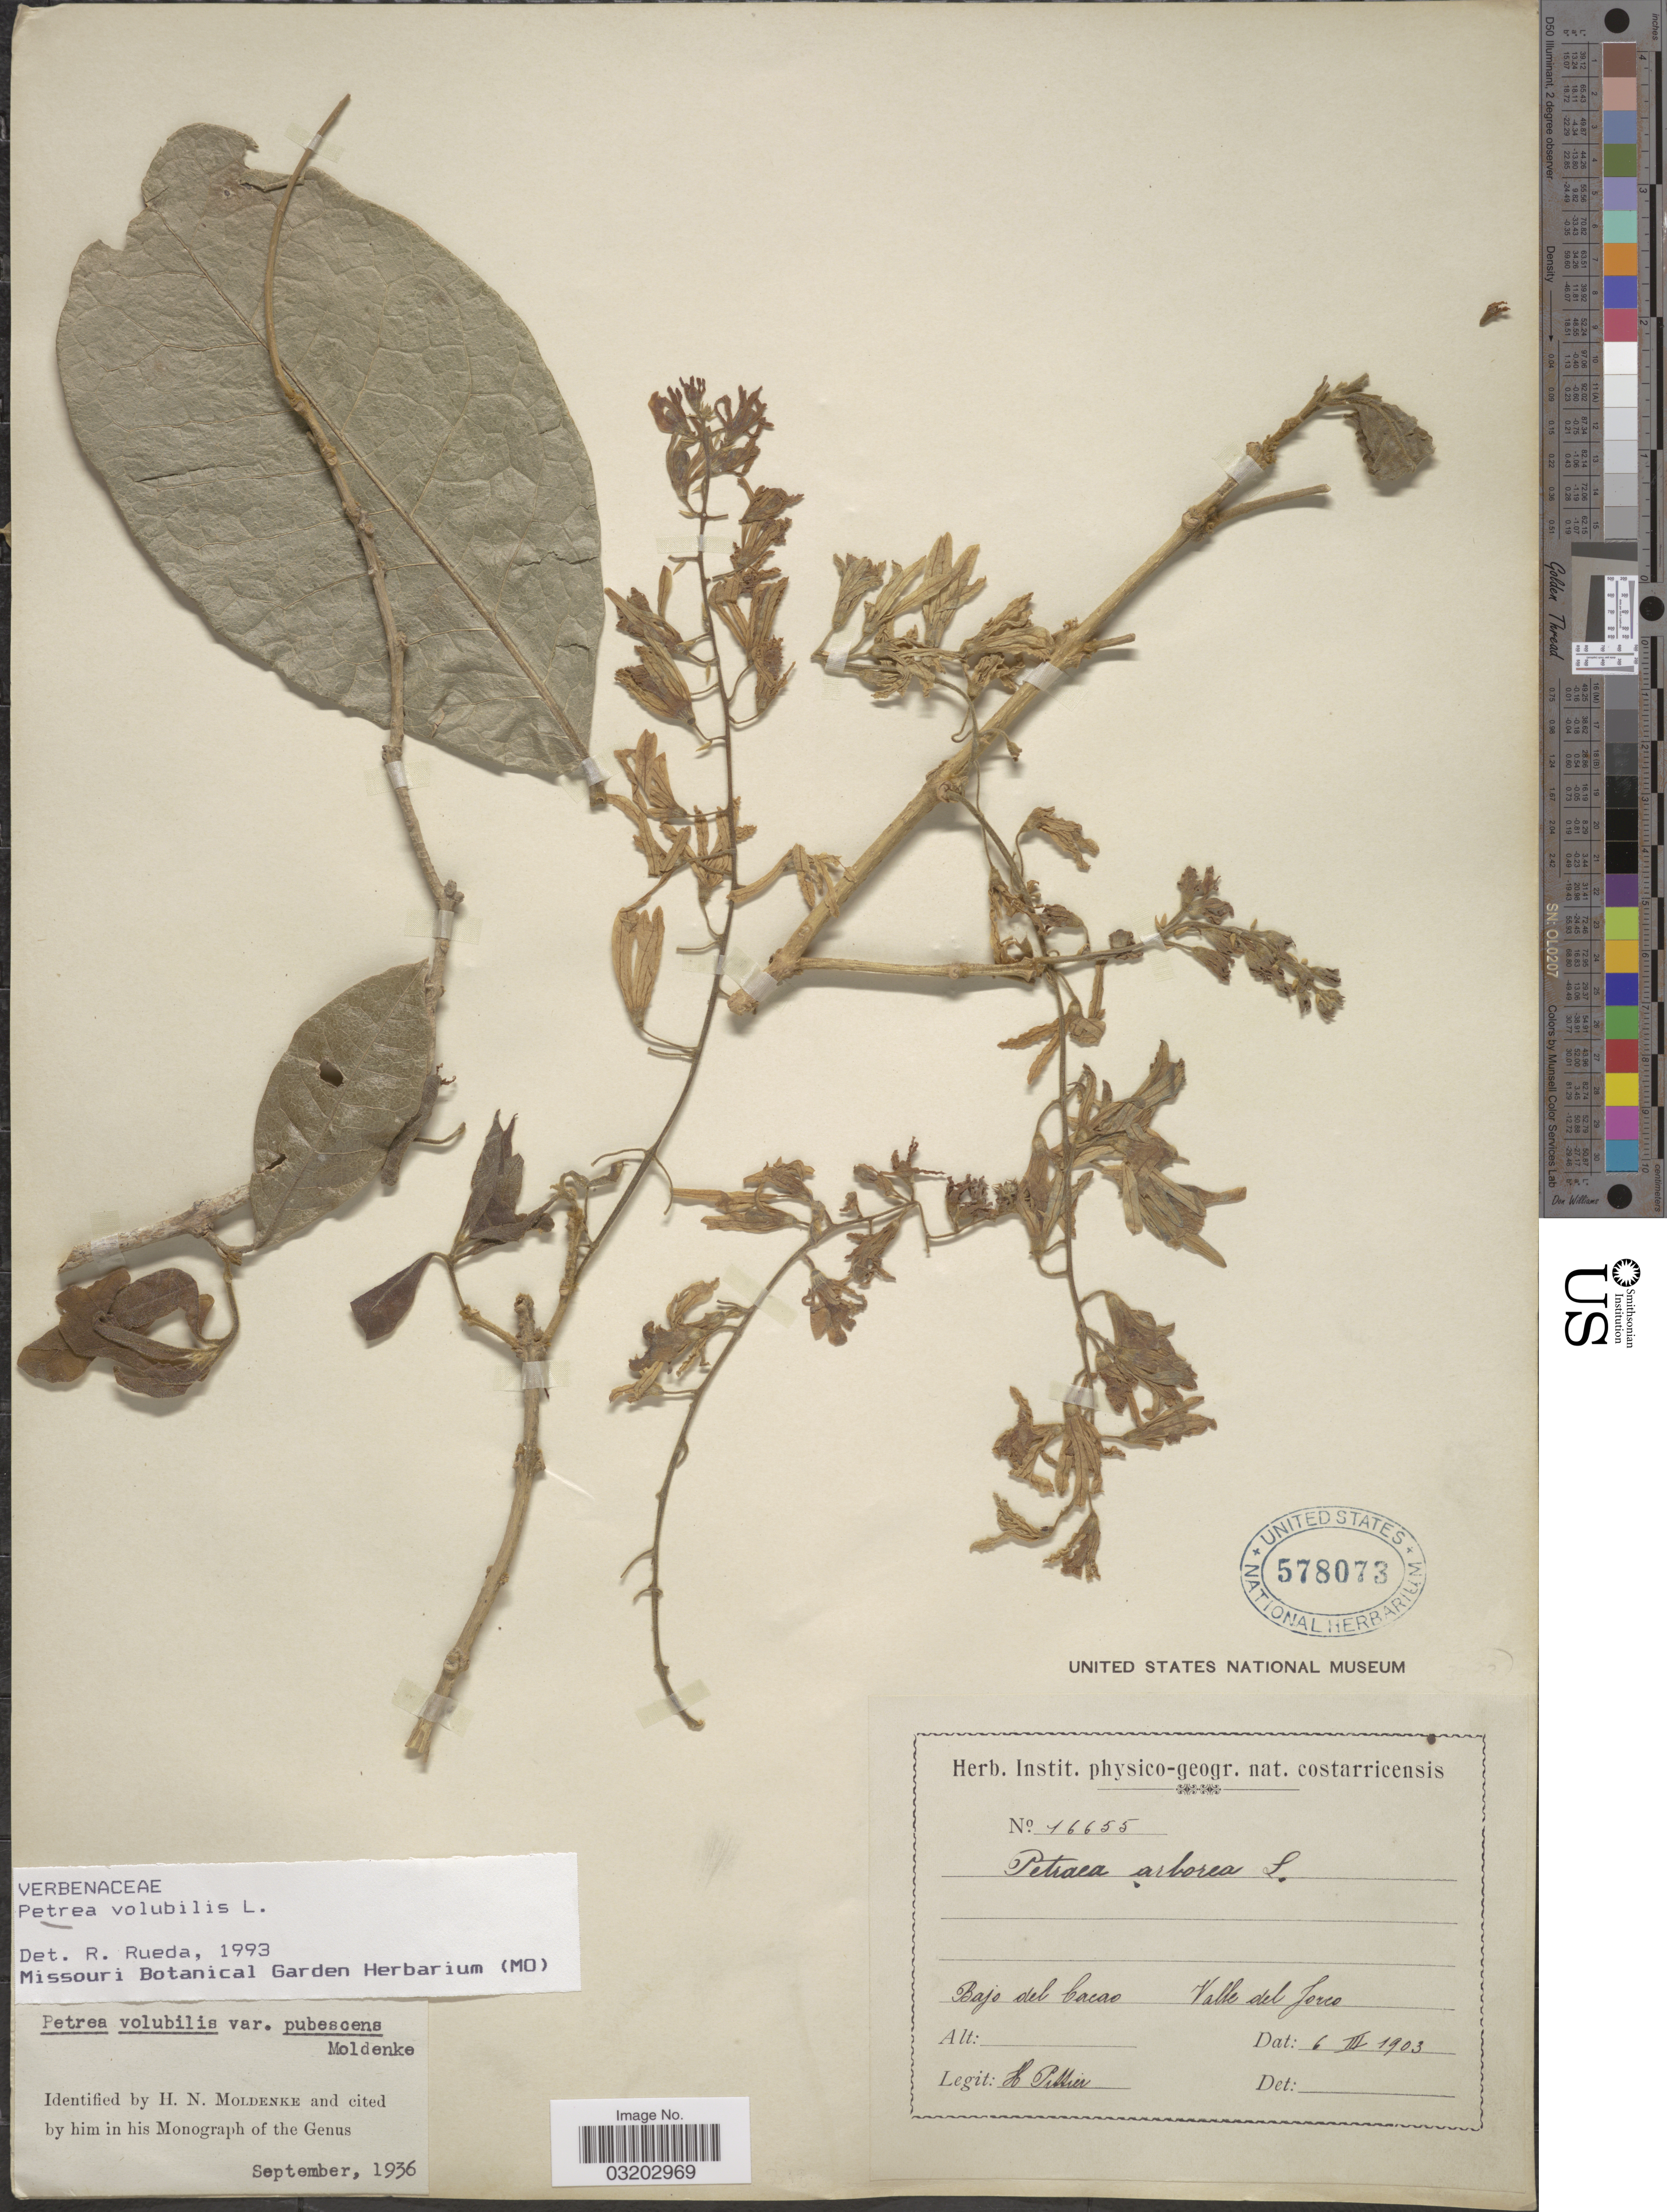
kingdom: Plantae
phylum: Tracheophyta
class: Magnoliopsida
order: Lamiales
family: Verbenaceae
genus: Petrea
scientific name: Petrea volubilis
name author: L.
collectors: H. F. Pittier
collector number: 16655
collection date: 1903-03-06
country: Costa Rica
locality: Bajo del Cacao, Valle del Jorco.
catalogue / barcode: US 578073